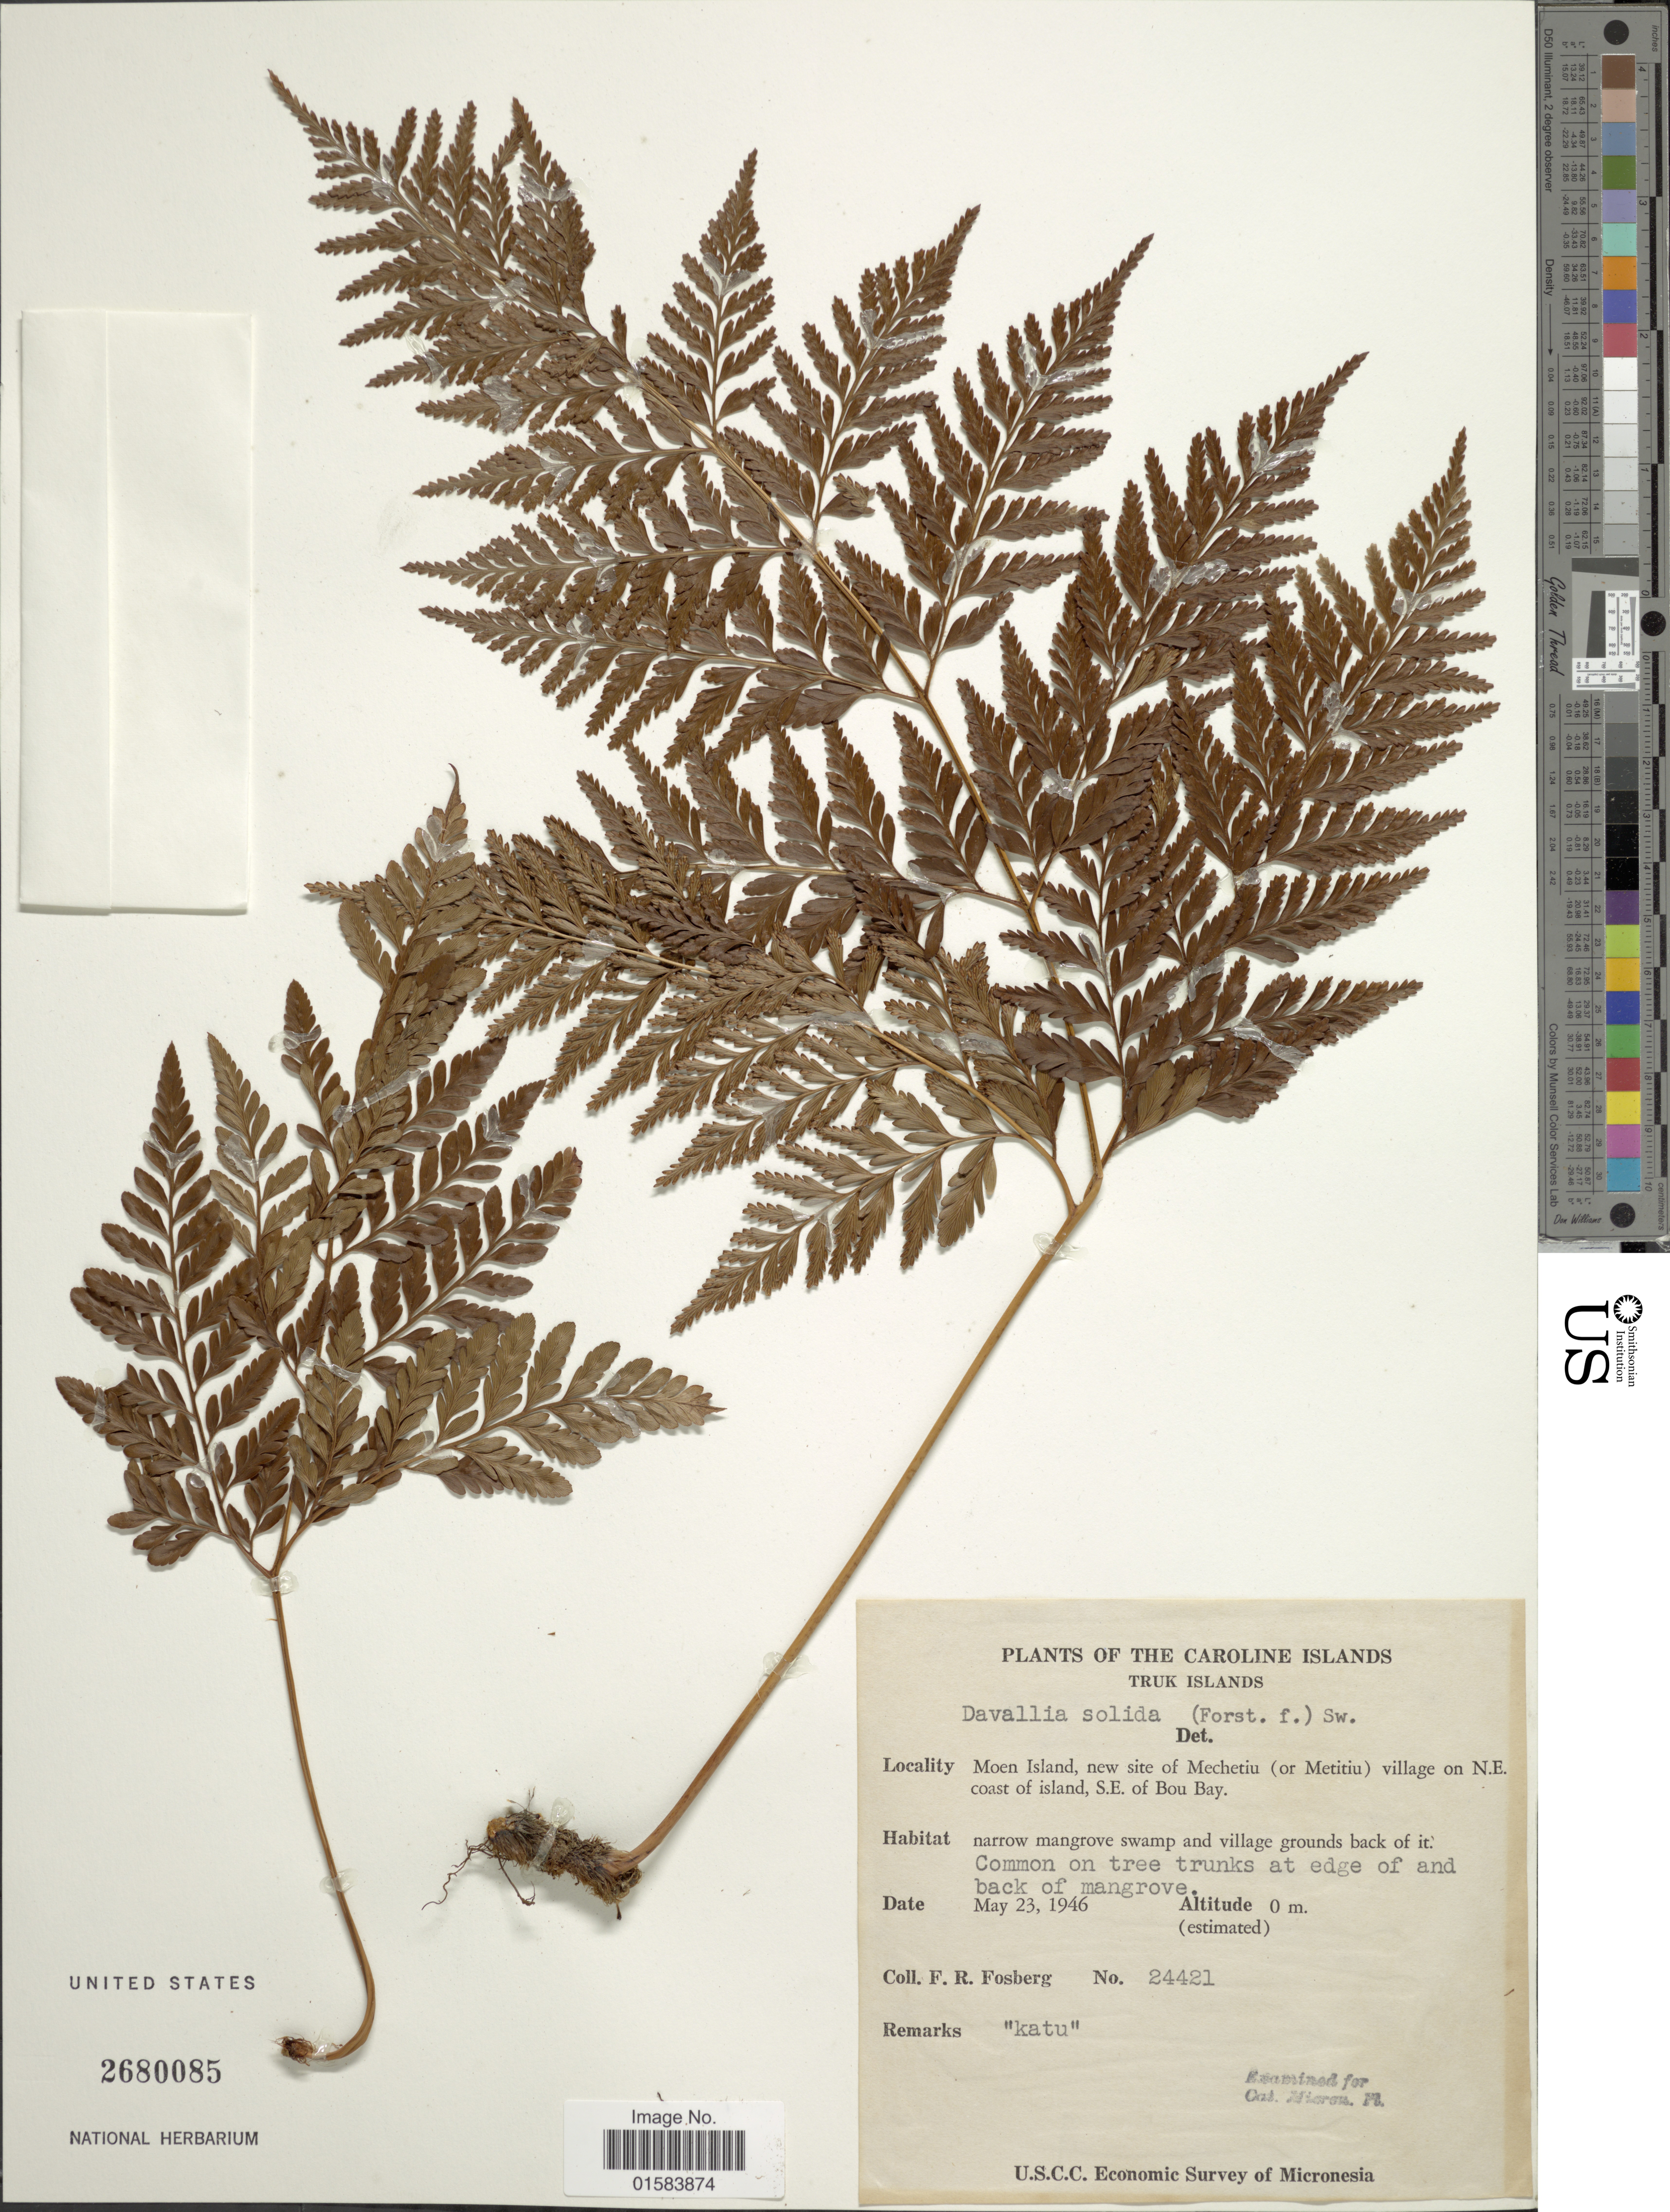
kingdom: Plantae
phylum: Tracheophyta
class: Polypodiopsida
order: Polypodiales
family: Davalliaceae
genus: Davallia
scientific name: Davallia solida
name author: (G. Forst.) Sw.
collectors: F. R. Fosberg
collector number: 24421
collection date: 1946-05-23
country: Micronesia, Federated States of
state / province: Truk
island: Moen [Wono]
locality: The Caroline Islands, Truk Islands, Moen island, new site of Mechetiu (or Metitiu) village on N.E. coast of island, S.E. of Bou Bay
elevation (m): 0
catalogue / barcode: US 2680085